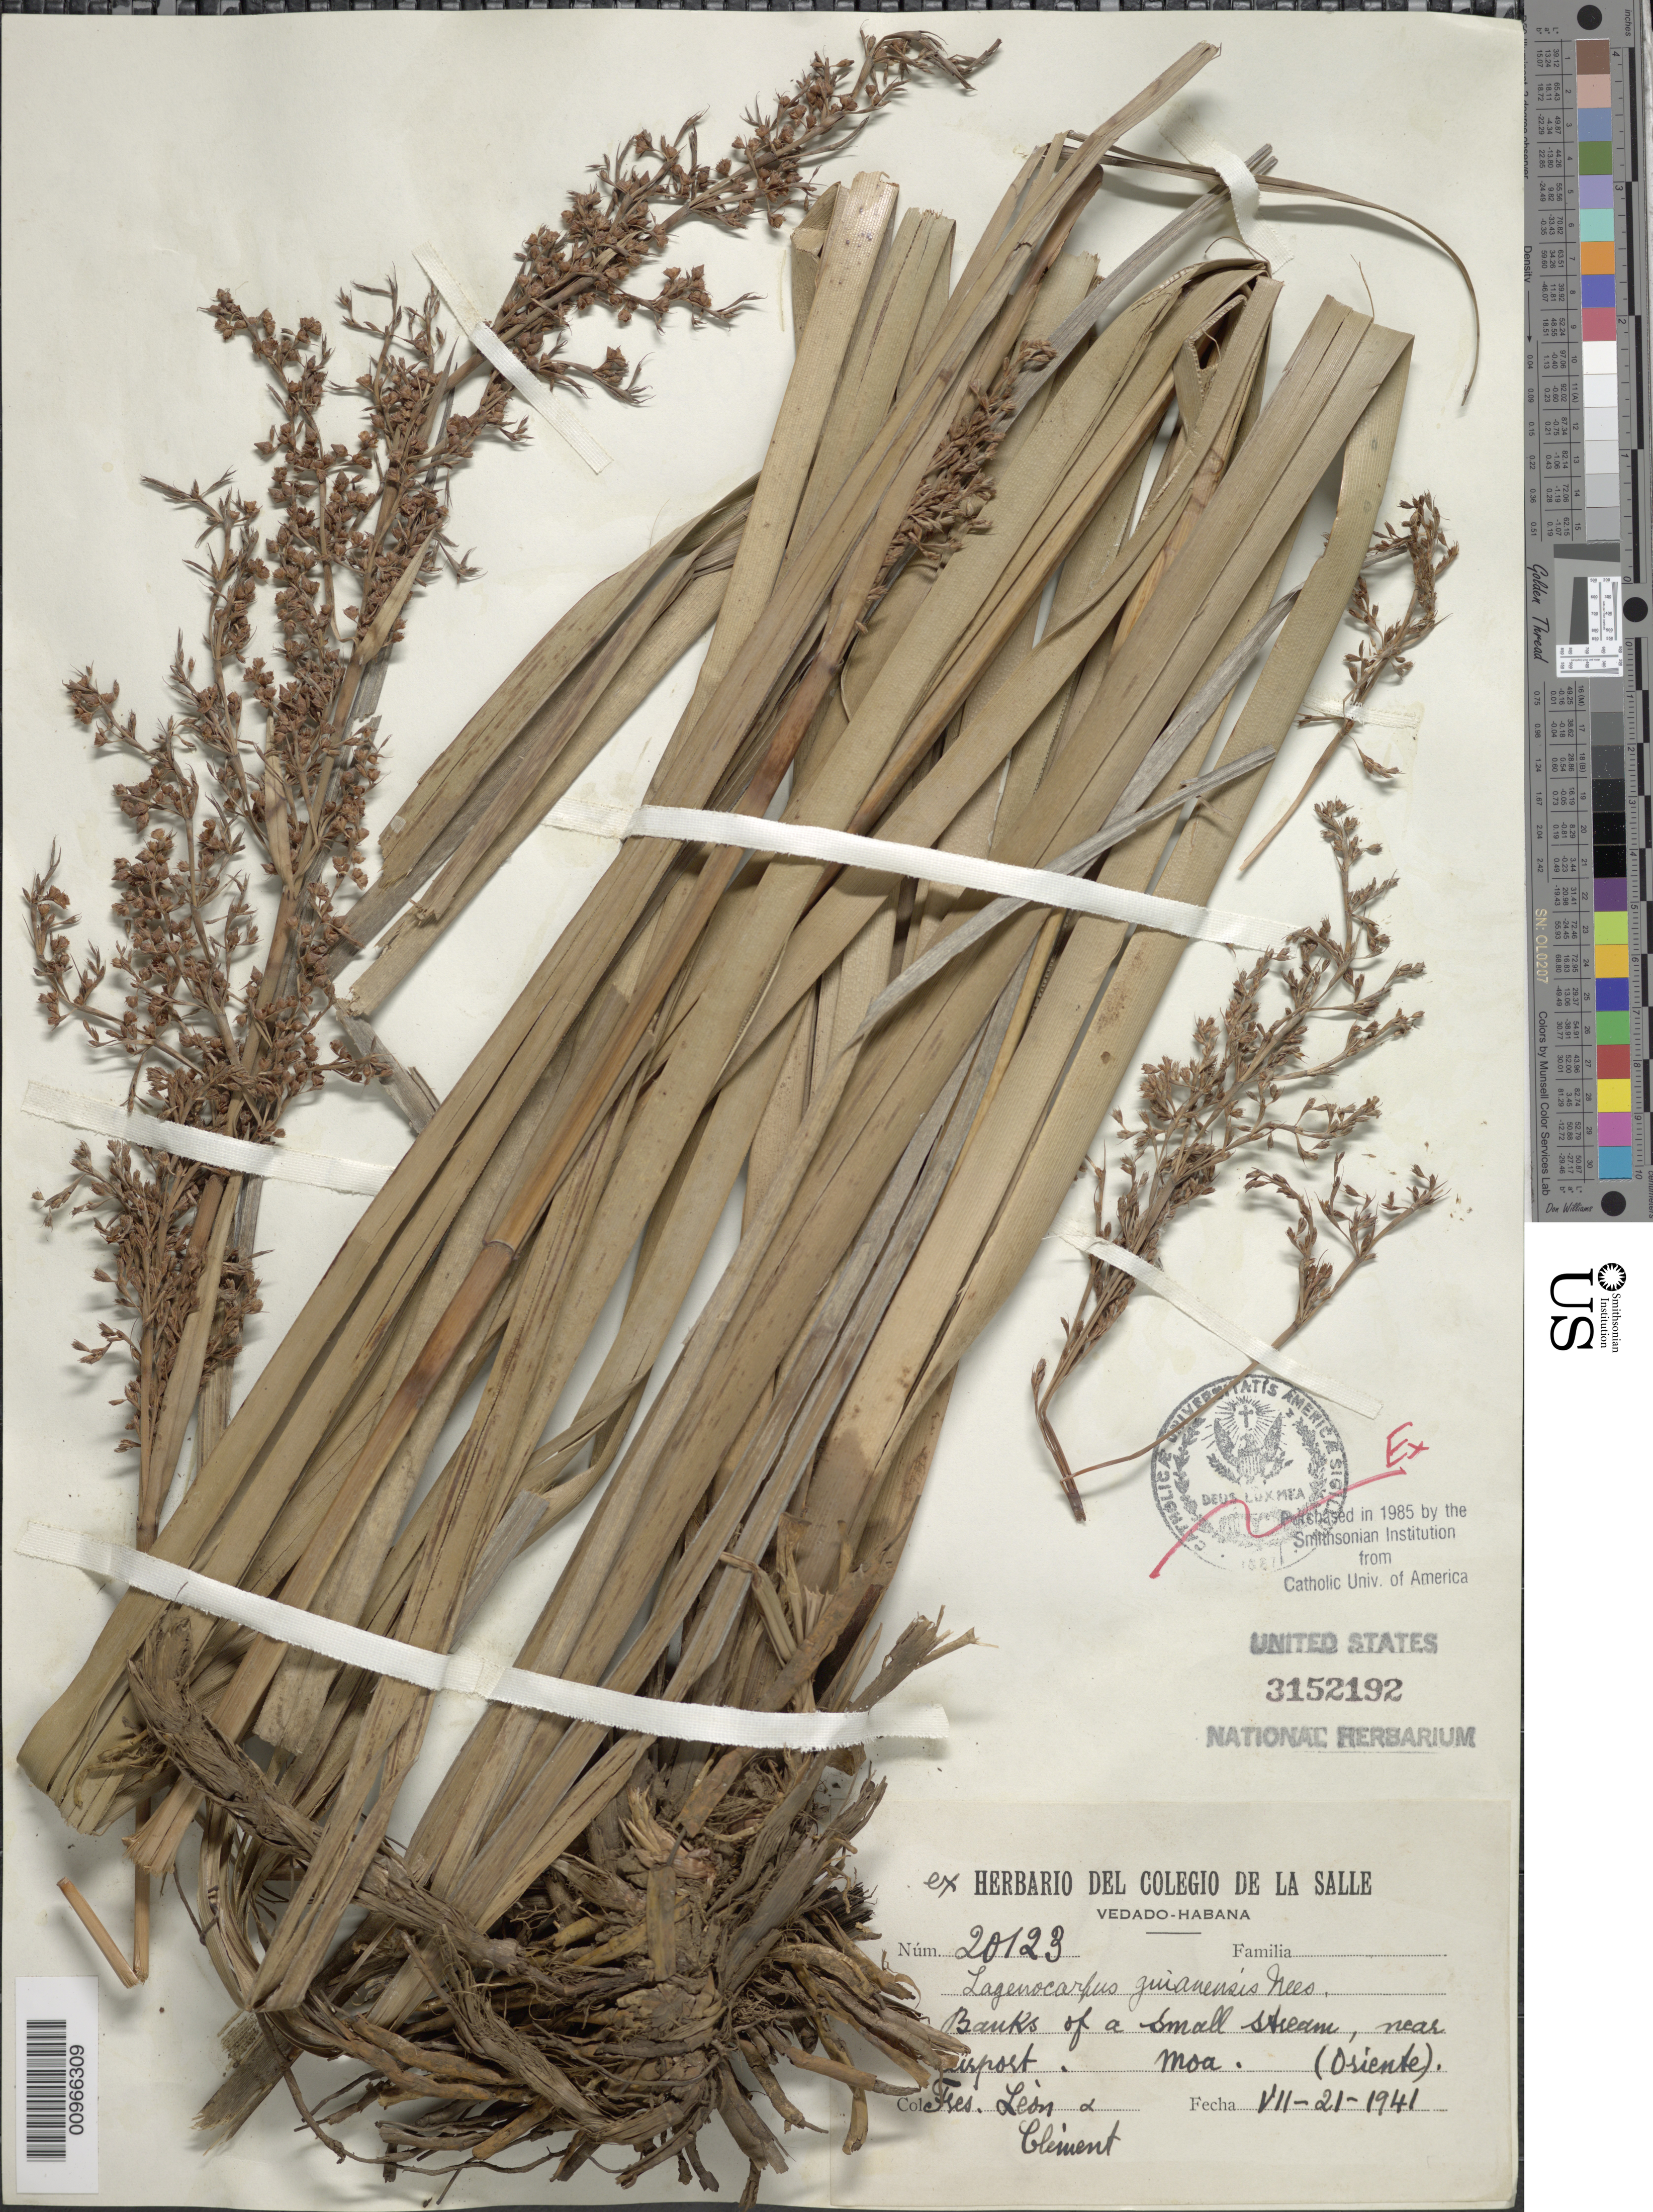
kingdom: Plantae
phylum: Tracheophyta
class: Liliopsida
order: Poales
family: Cyperaceae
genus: Lagenocarpus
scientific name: Lagenocarpus guianensis subsp. guianensis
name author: Nees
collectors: F. Leon & B. Clement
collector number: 20123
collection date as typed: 21 Jul 1941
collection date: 1941-07-21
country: Cuba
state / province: Holguín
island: Cuba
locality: Banks of a small stream, near airport, Moa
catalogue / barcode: US 3152192